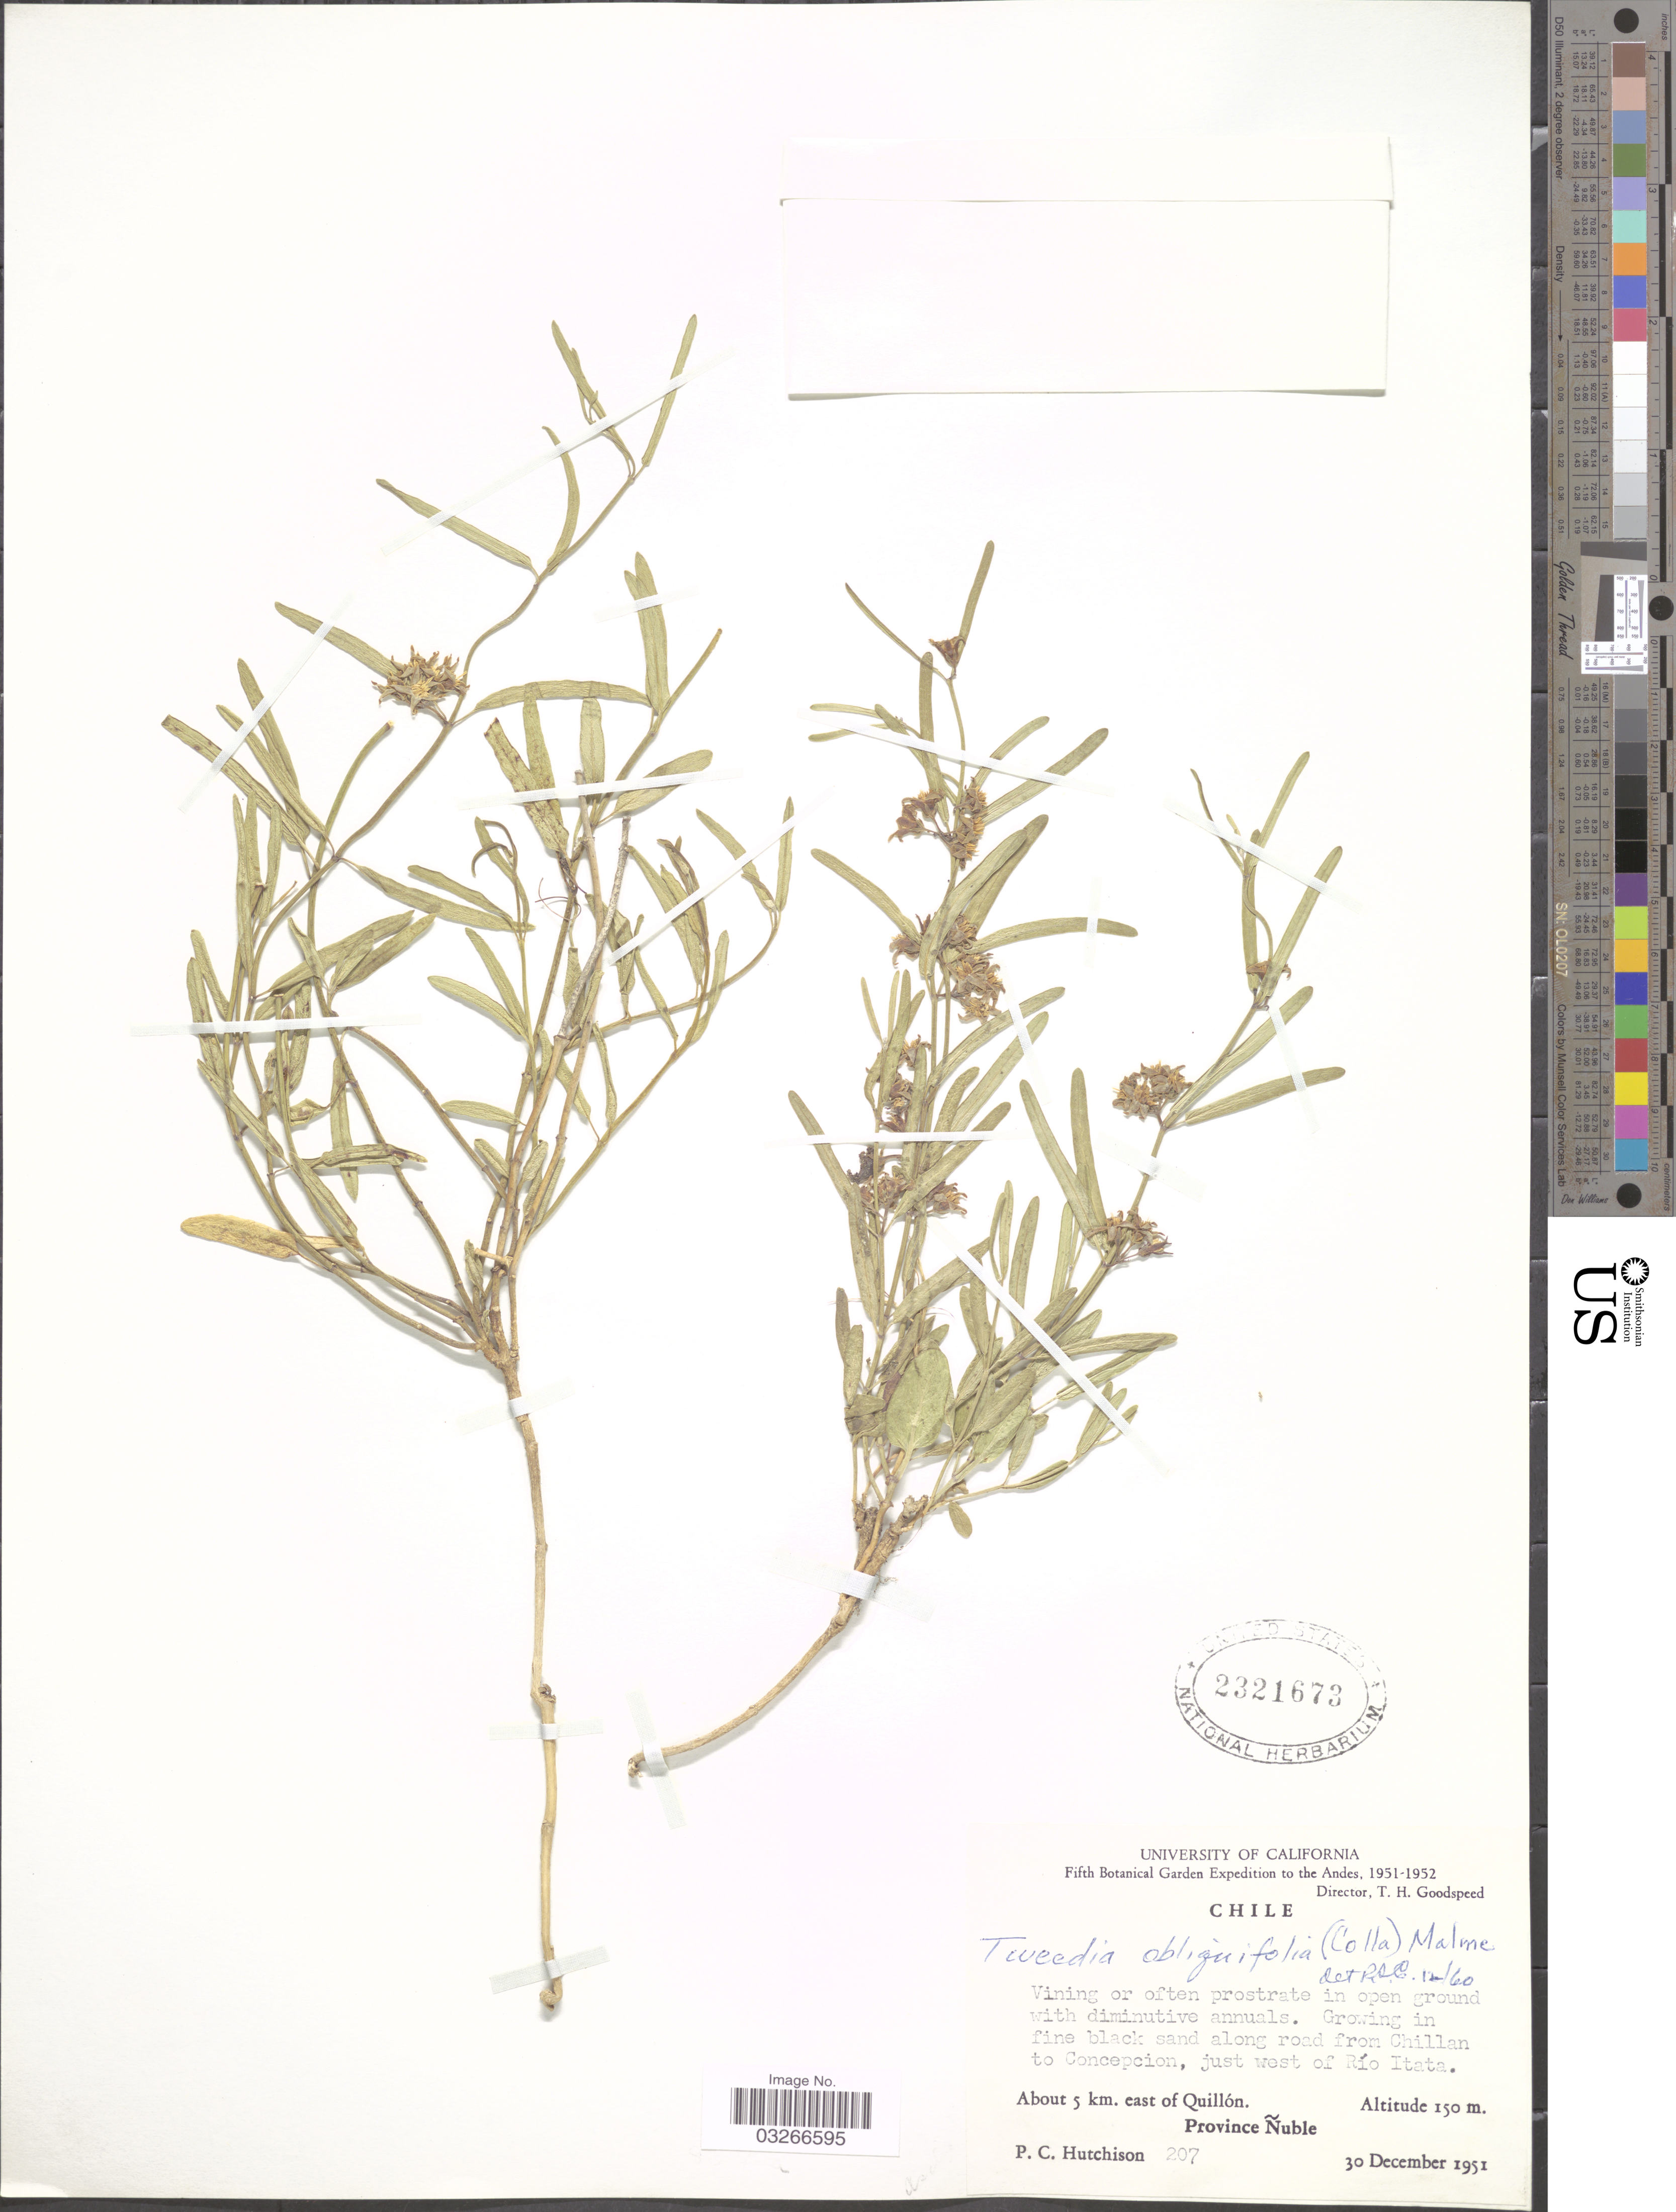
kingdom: Plantae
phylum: Tracheophyta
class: Magnoliopsida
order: Gentianales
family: Apocynaceae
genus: Tweedia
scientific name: Tweedia obliquifolia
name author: (Colla) Malme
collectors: P. C. Hutchison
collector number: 207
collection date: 1951-12-30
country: Chile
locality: The Andes. Growing in fine black sand along road from Chillan to Concepcion, just west of Río Itata. About 5 km. east of Quillón. Province Ñuble.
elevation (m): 150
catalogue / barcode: US 2321673